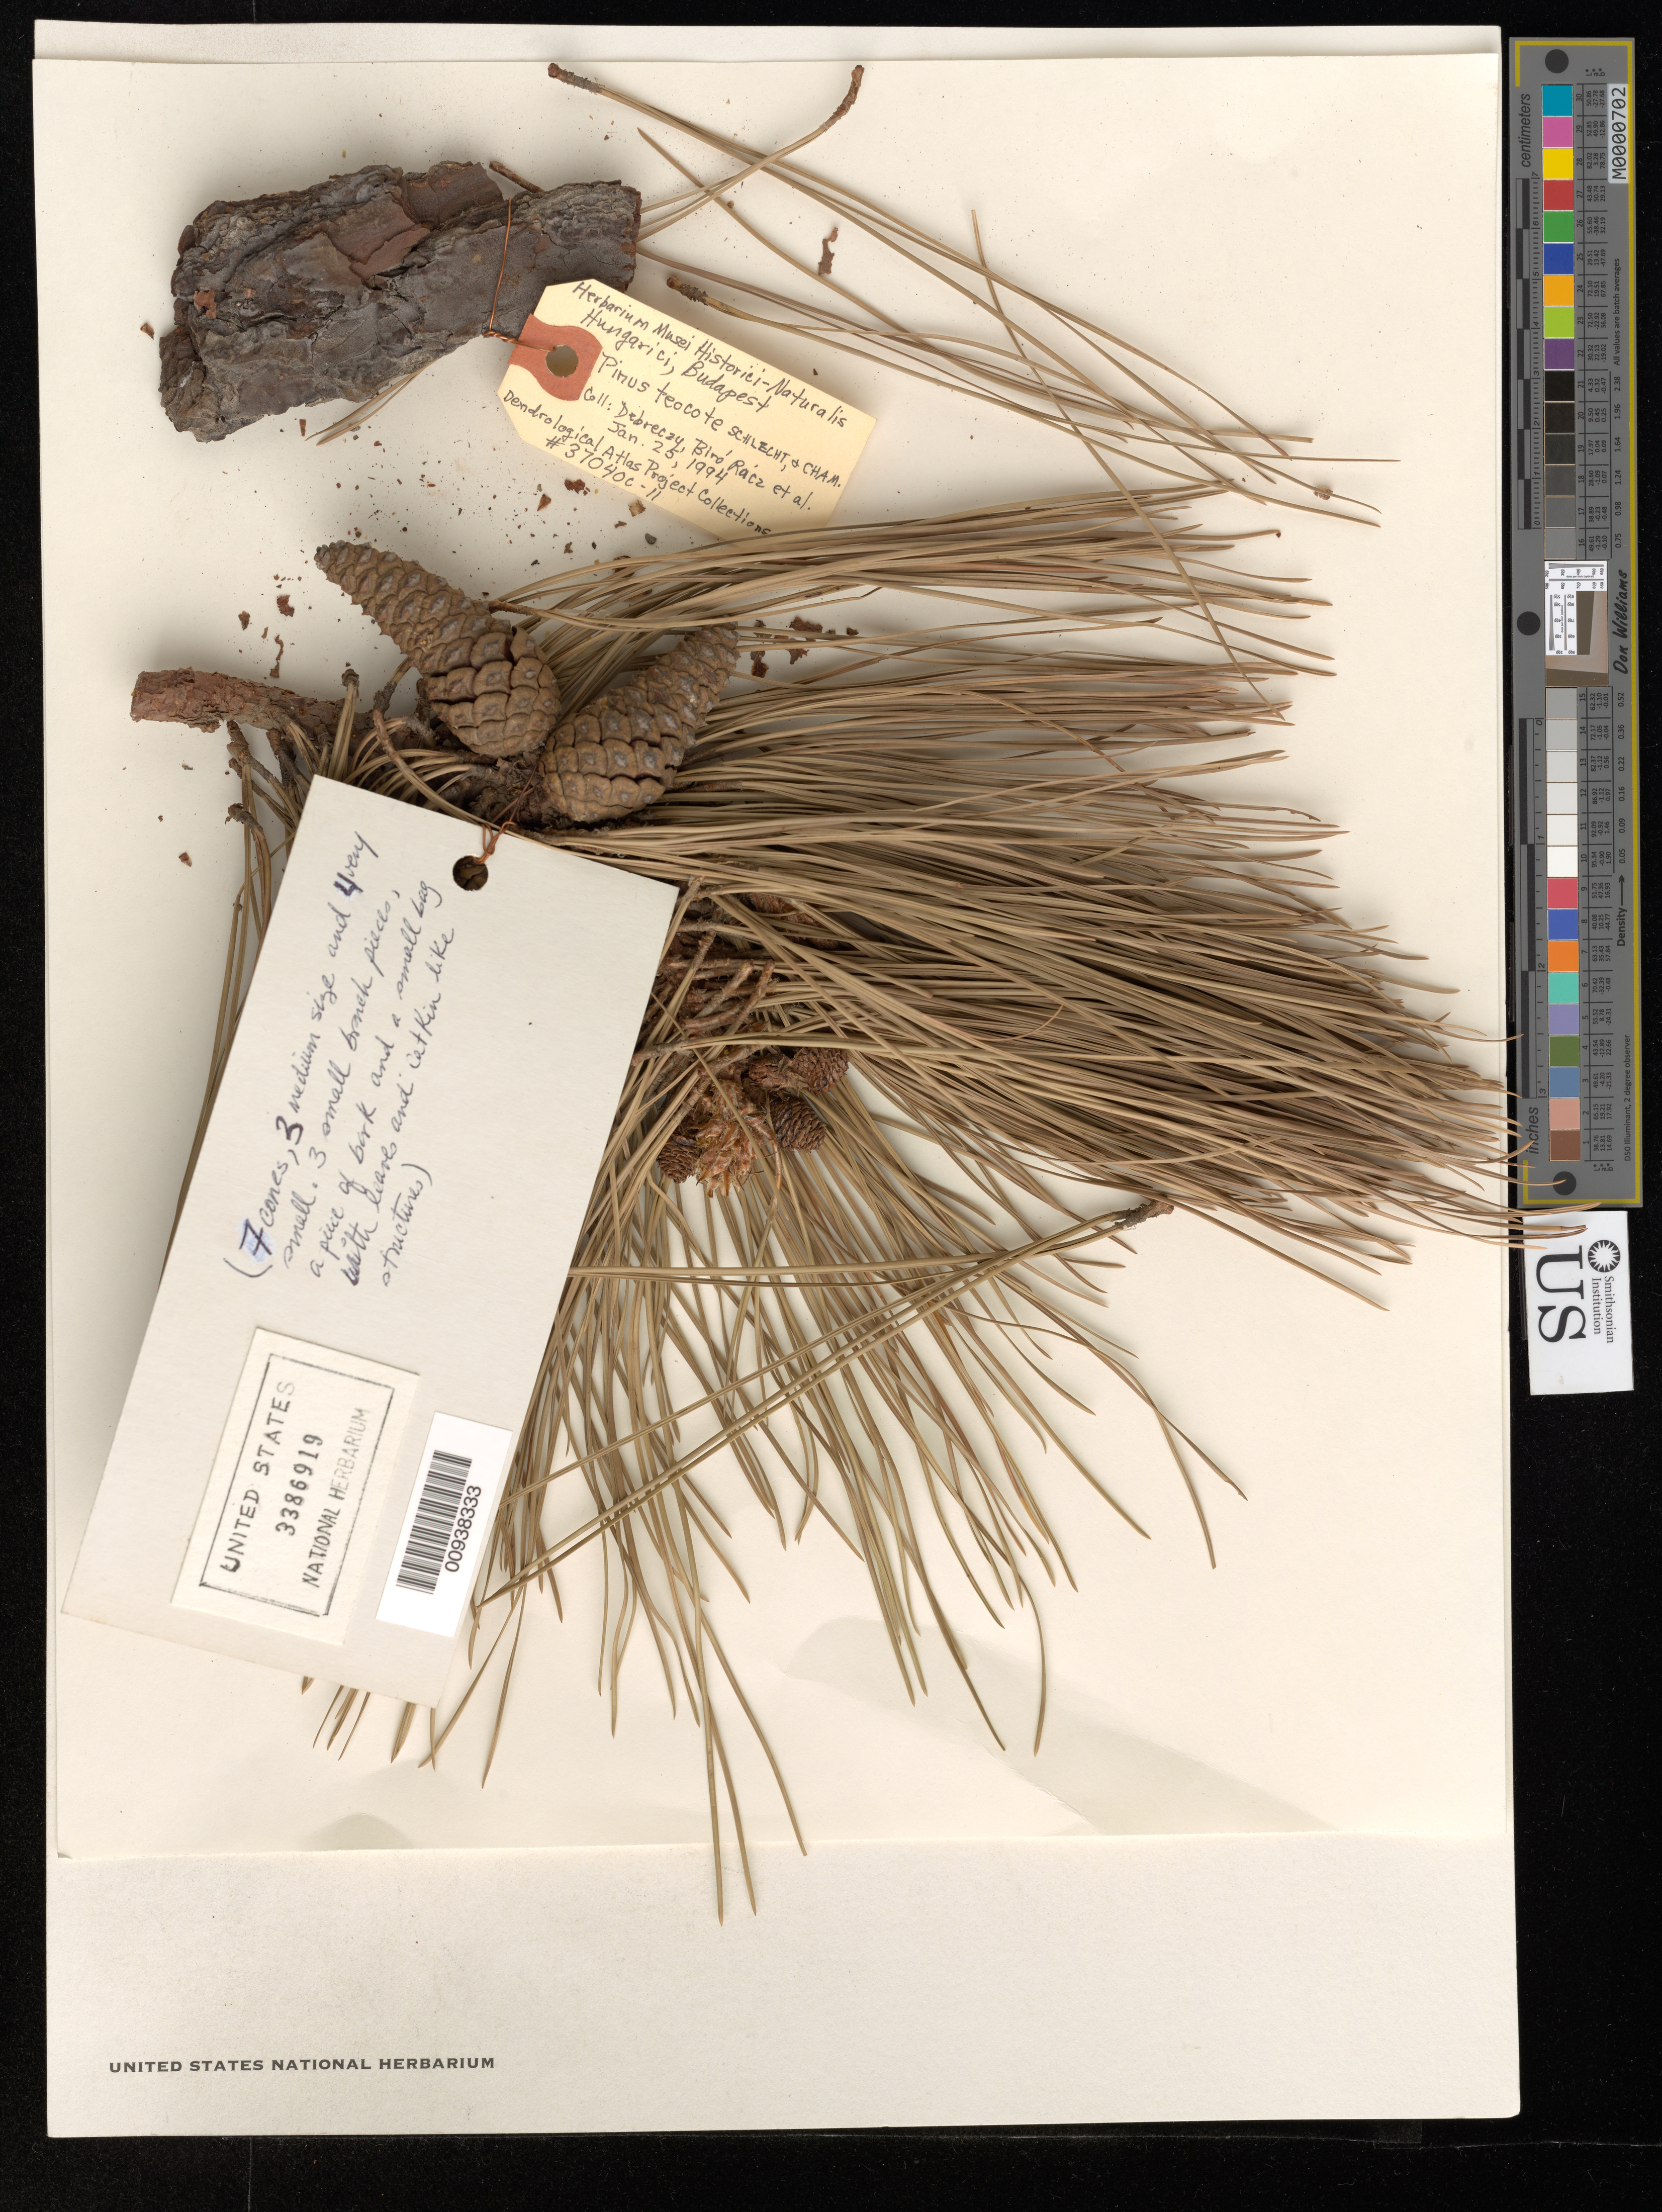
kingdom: Plantae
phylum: Tracheophyta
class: Pinopsida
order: Pinales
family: Pinaceae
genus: Pinus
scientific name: Pinus teocote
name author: Schltdl. & Cham.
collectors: Z. Debreczy, G. Biro, I. Rácz & et al.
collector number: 37040 c-II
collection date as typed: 25 Jan 1994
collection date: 1994-01-25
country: Mexico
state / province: Puebla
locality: In the slopes of the volcano Ixtaccihuatl above the San Juan Tetla Forest Experimental Station.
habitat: Temperate conifer forest in the slopes of volcano. Associated woody plants include Alnus firmifolia, Cestrum sp., Pinus ayacahuite var veitchii, P. montezumae, P. teocote and Quercus spp.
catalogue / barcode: US 3386919